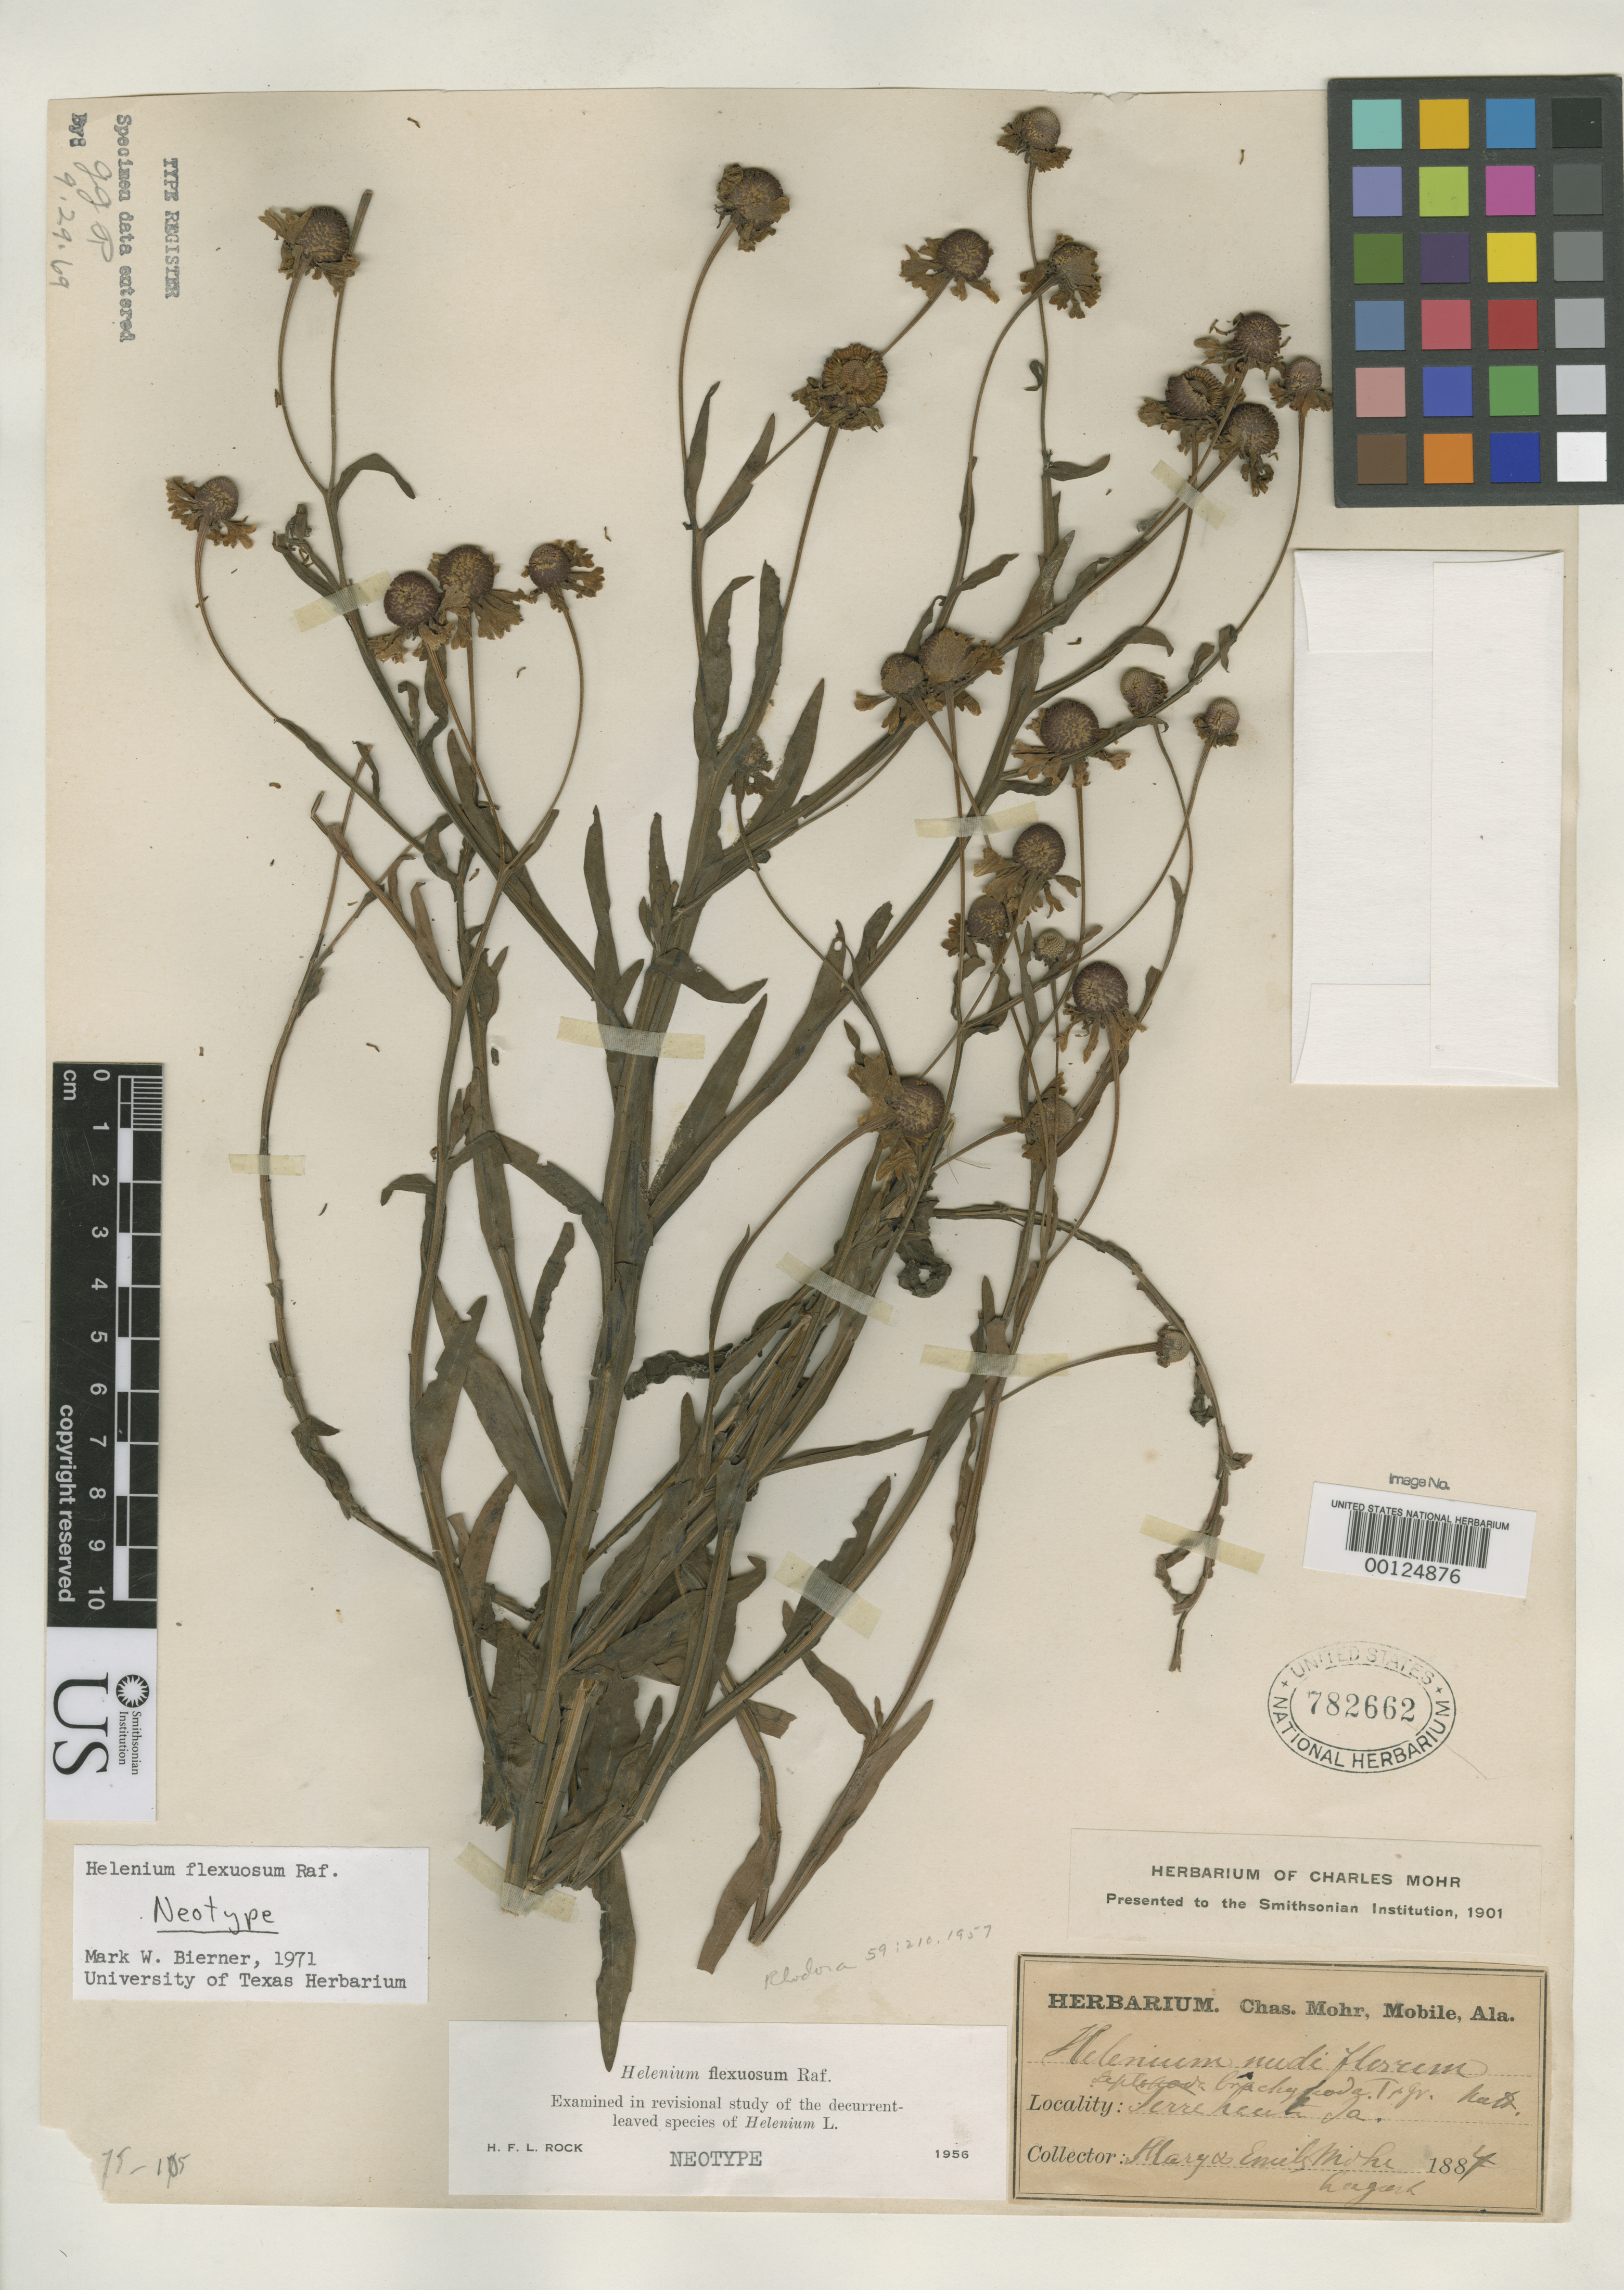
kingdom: Plantae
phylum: Tracheophyta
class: Magnoliopsida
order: Asterales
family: Asteraceae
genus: Helenium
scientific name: Helenium flexuosum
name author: Raf.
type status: Neotype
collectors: M. Mohr & E. Mohr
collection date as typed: Aug 1884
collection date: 1884-08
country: United States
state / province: Indiana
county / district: Vigo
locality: Terre Haute, Wabash River.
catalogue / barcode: US 782662